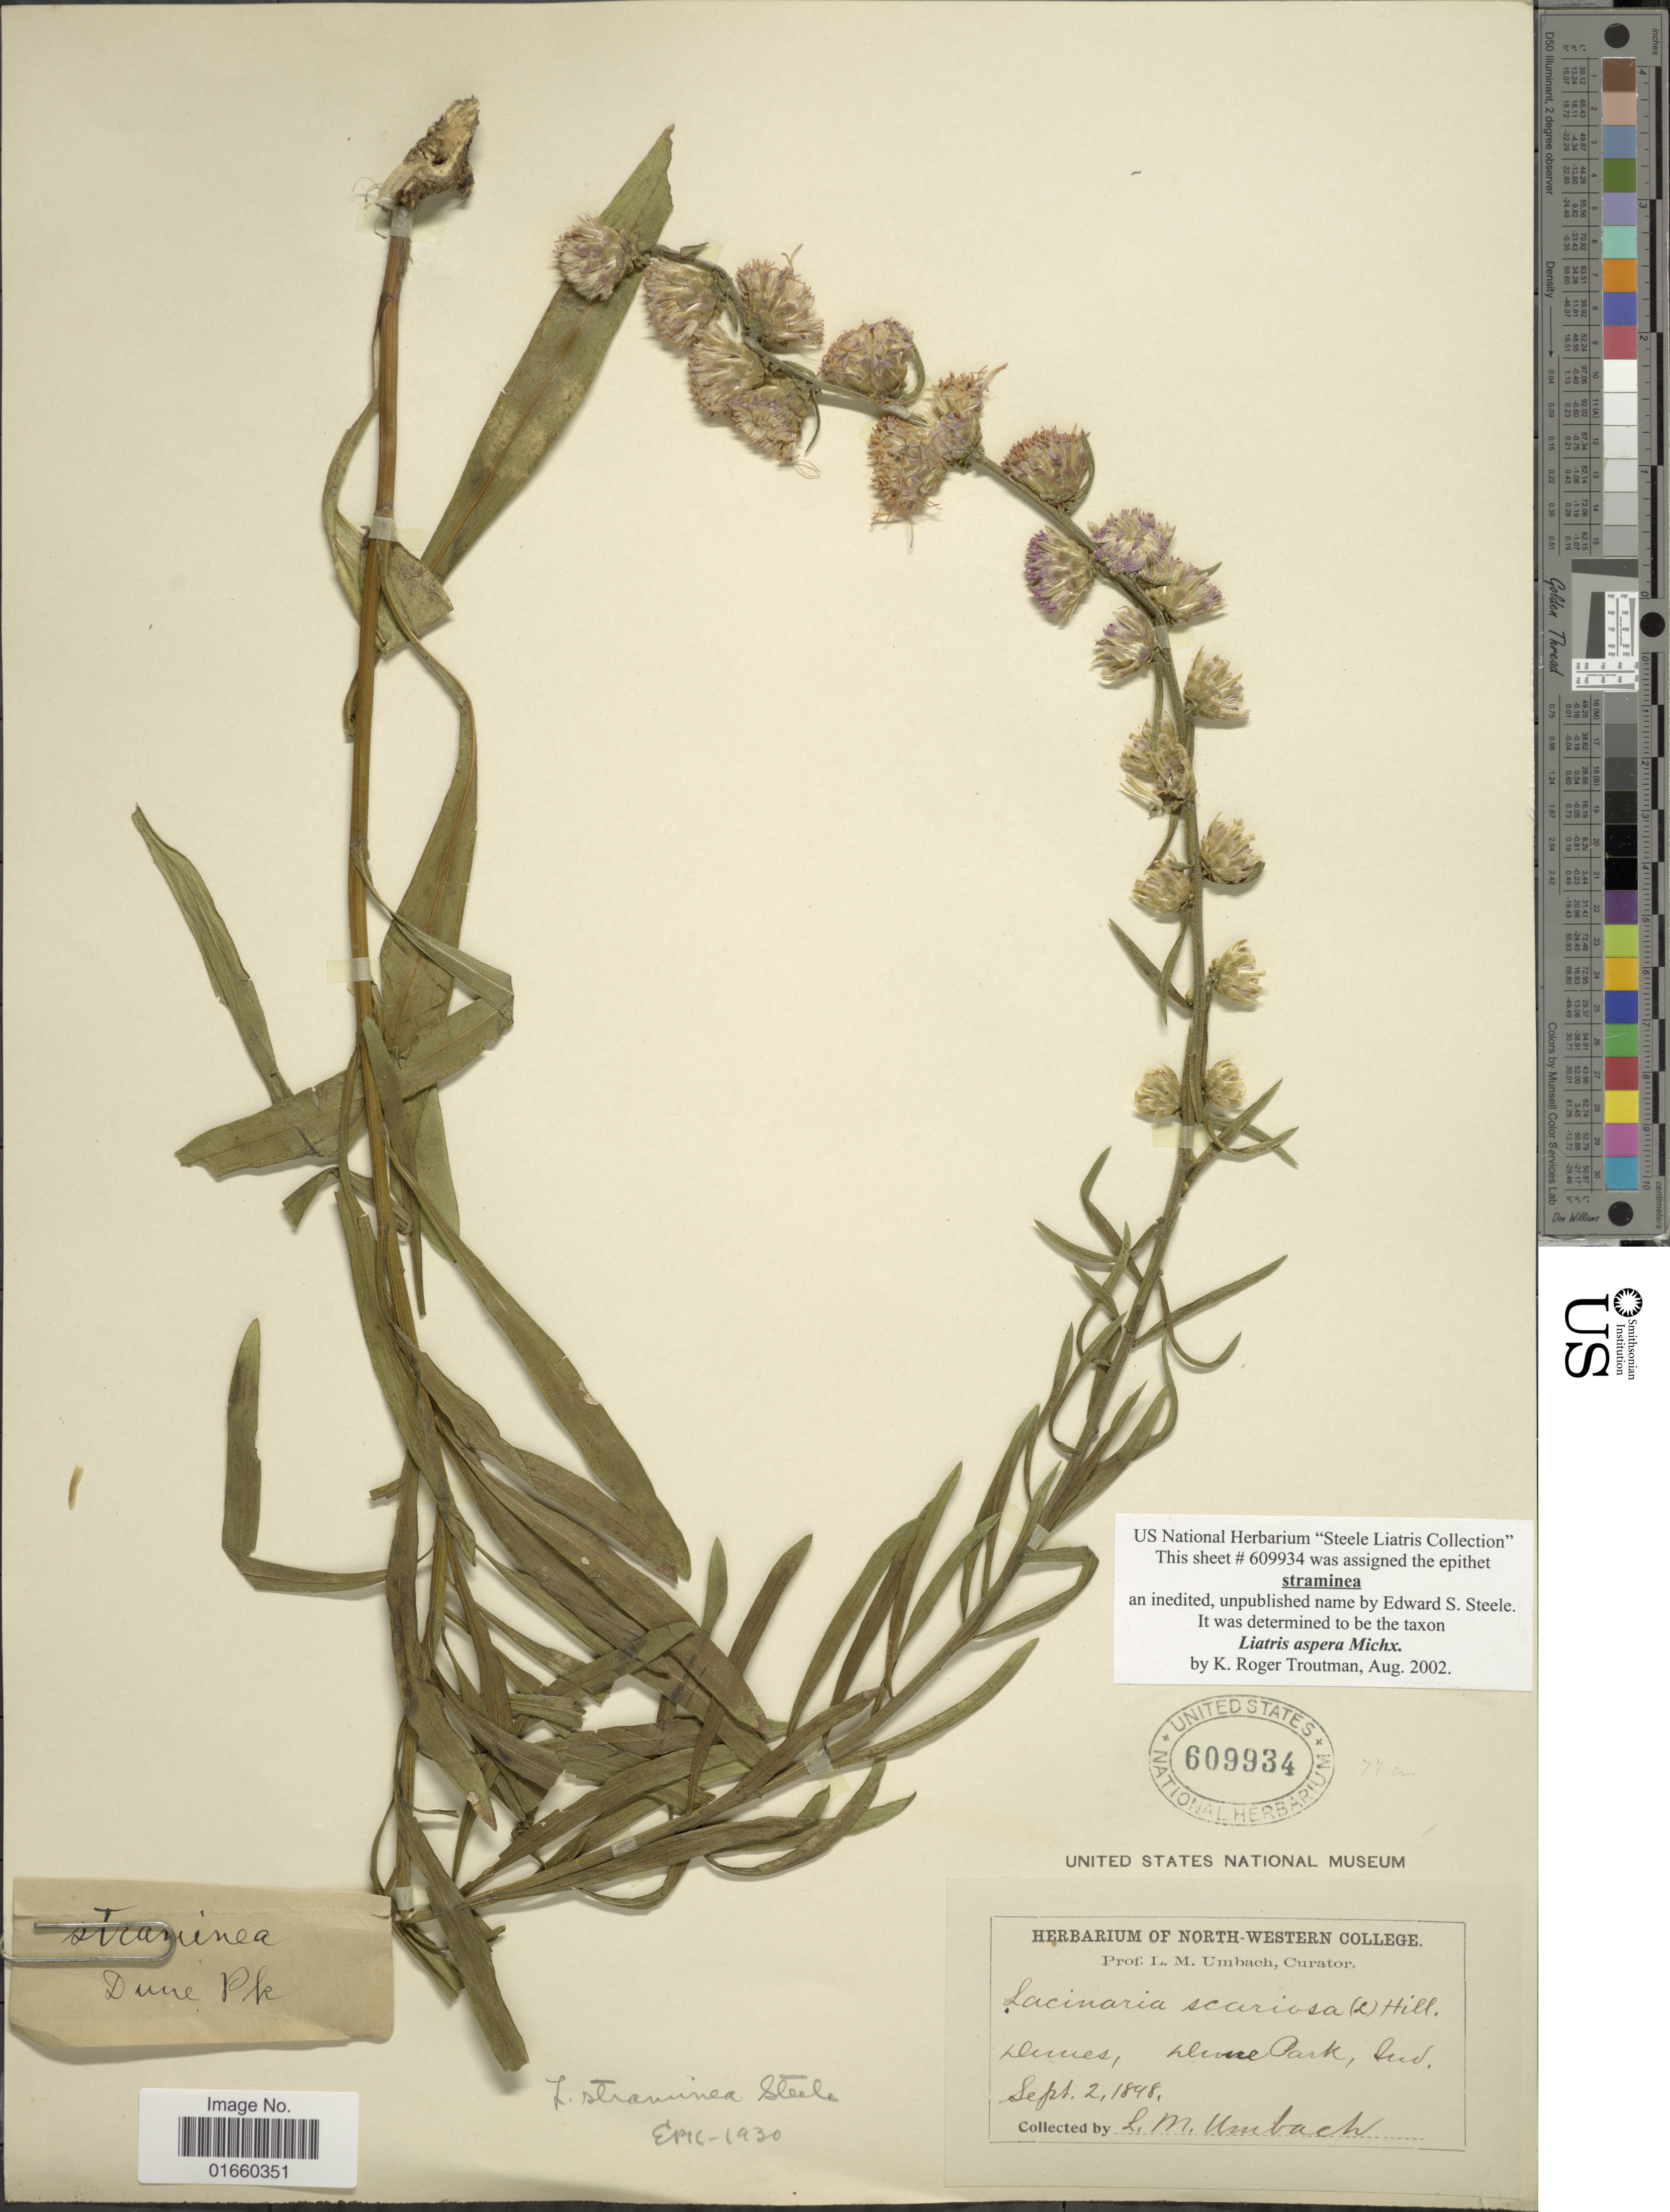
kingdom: Plantae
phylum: Tracheophyta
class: Magnoliopsida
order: Asterales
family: Asteraceae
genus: Liatris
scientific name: Liatris aspera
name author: Michx.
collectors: L. M. Umbach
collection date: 1898-09-02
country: United States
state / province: Indiana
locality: Dunes, Dune Park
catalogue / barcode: US 609934